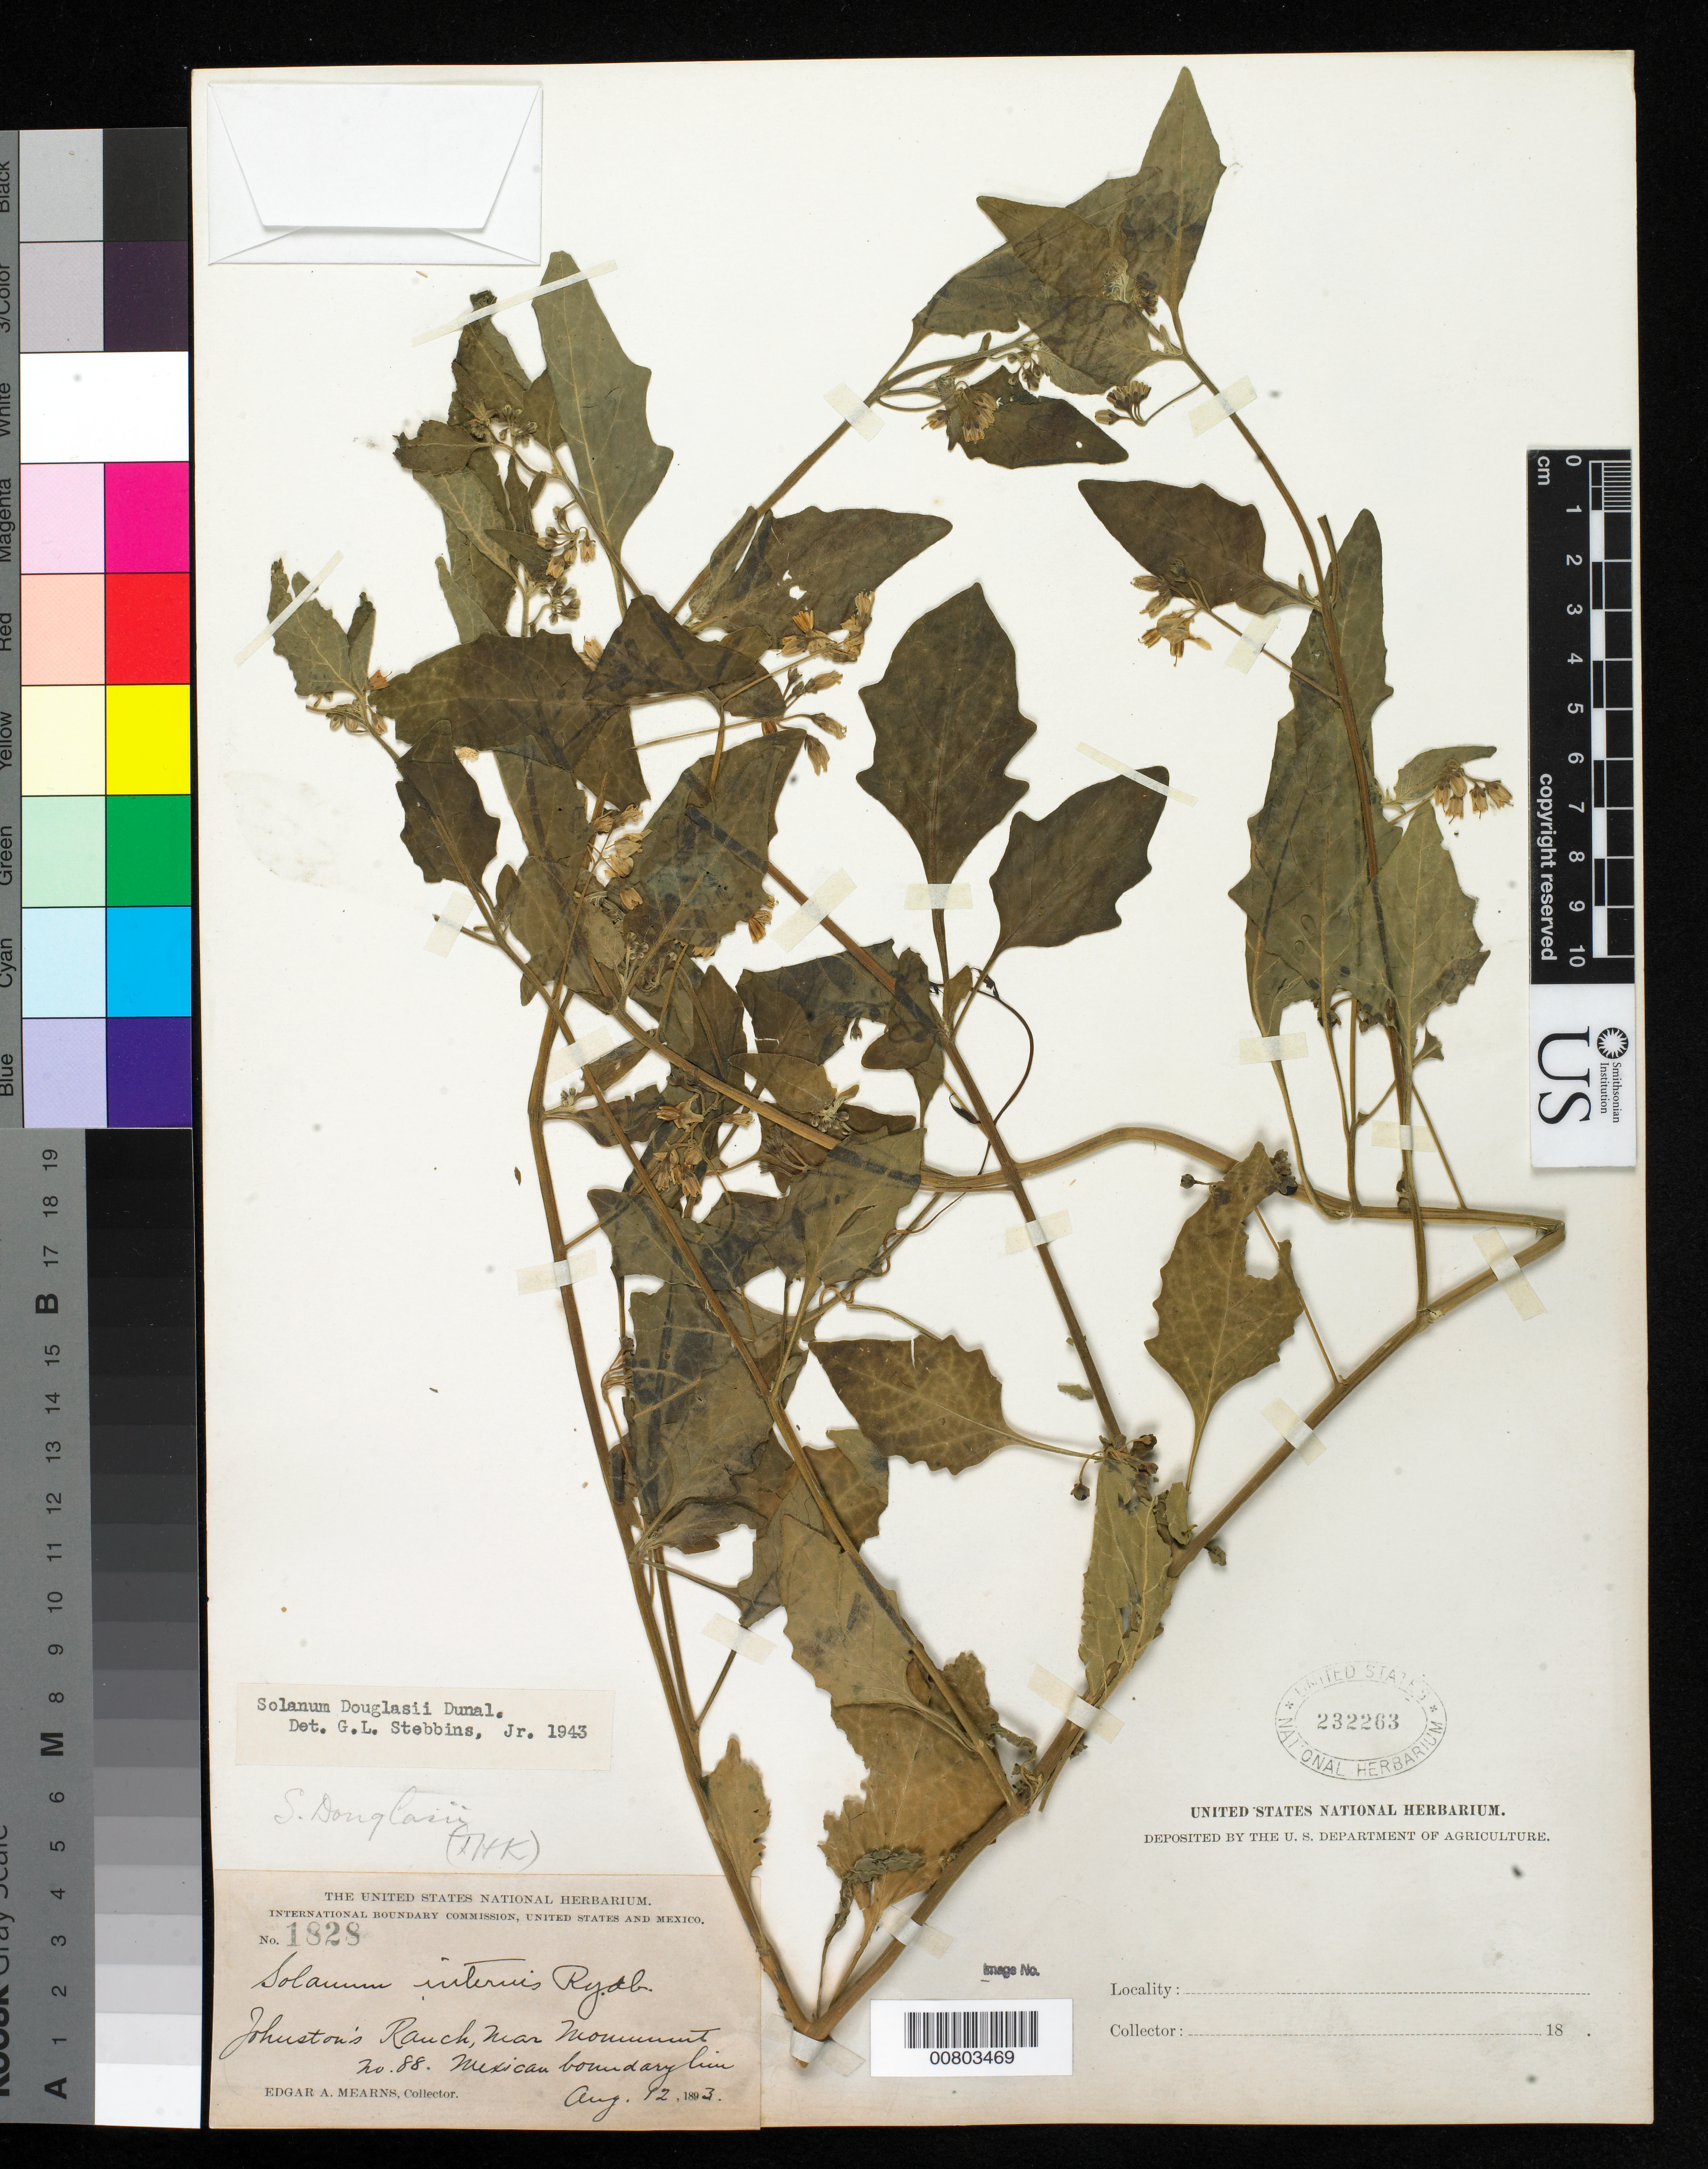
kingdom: Plantae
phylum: Tracheophyta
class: Magnoliopsida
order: Solanales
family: Solanaceae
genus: Solanum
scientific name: Solanum douglasii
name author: Dunal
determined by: Stebbins, G. L.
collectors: E. A. Mearns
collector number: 1828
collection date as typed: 12 Aug 1893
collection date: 1893-08-12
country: United States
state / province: Arizona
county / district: Cochise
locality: Johnston's Ranch, near monument No. 88. Mexican Boudary Line.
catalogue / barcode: US 232263